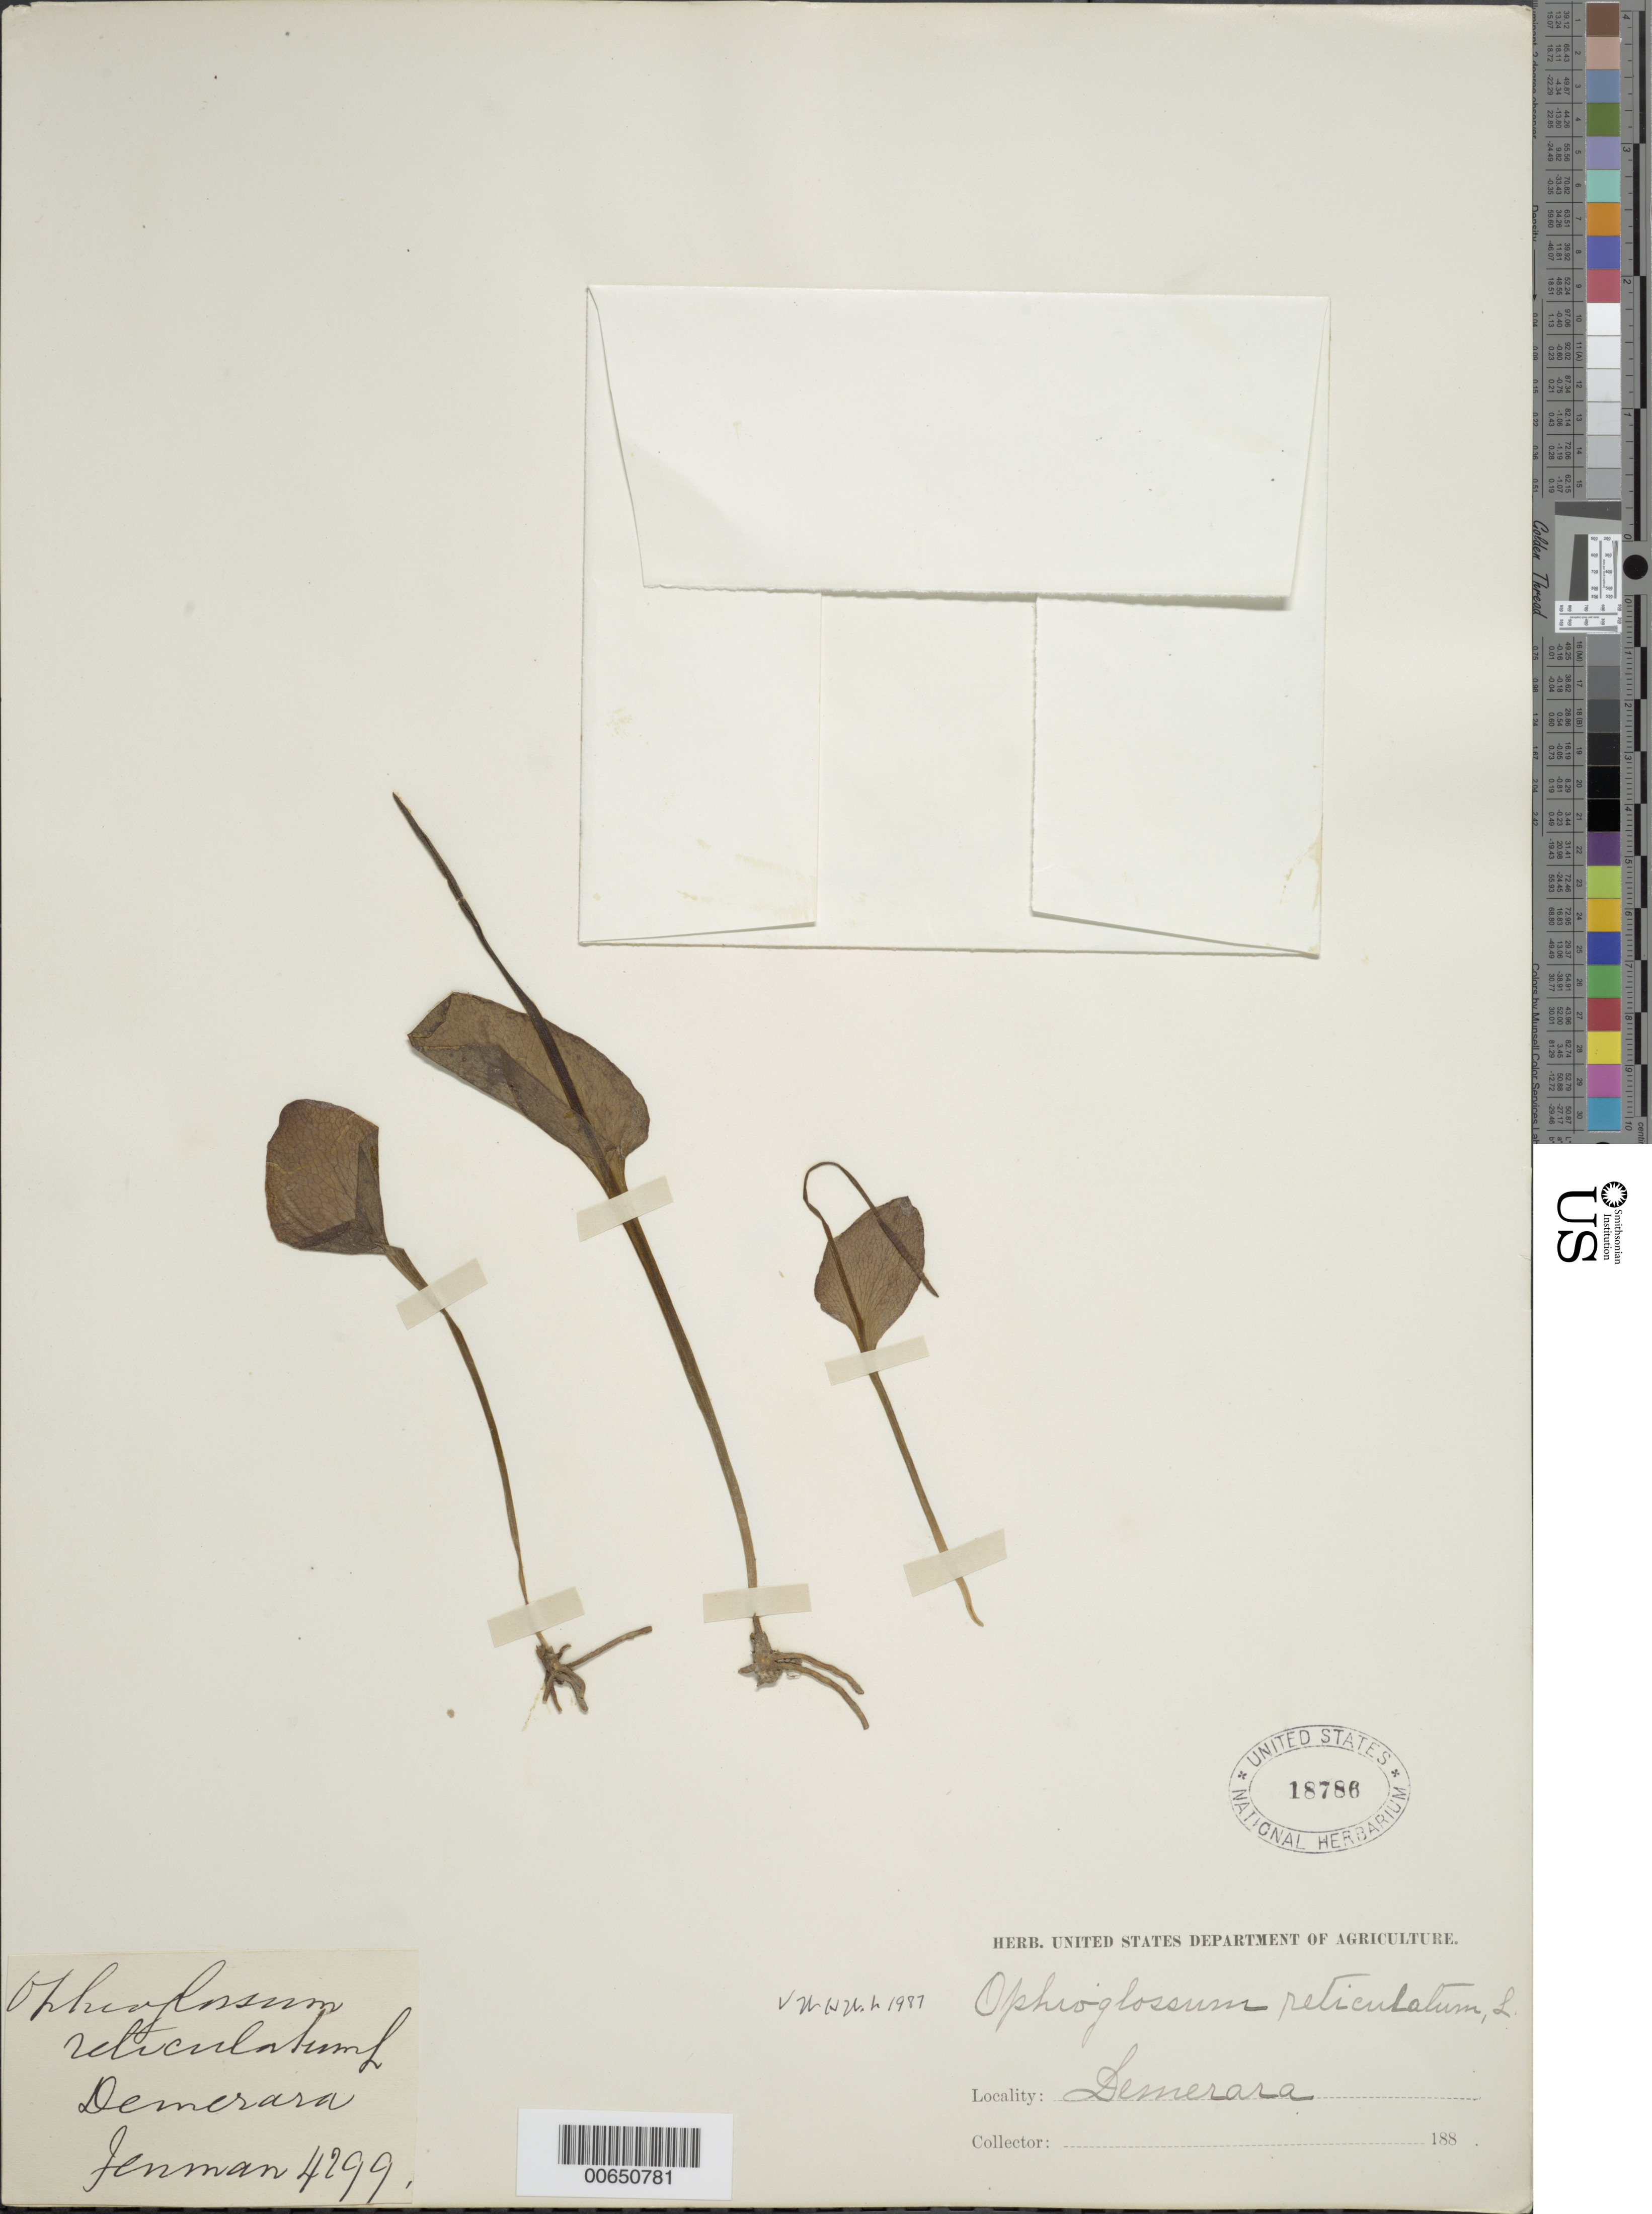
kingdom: Plantae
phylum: Tracheophyta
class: Polypodiopsida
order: Ophioglossales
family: Ophioglossaceae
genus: Ophioglossum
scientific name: Ophioglossum reticulatum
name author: L.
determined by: Jenman, G. S.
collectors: G. S. Jenman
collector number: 4299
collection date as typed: s.d.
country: Guyana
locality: Demerara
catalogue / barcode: US 18786